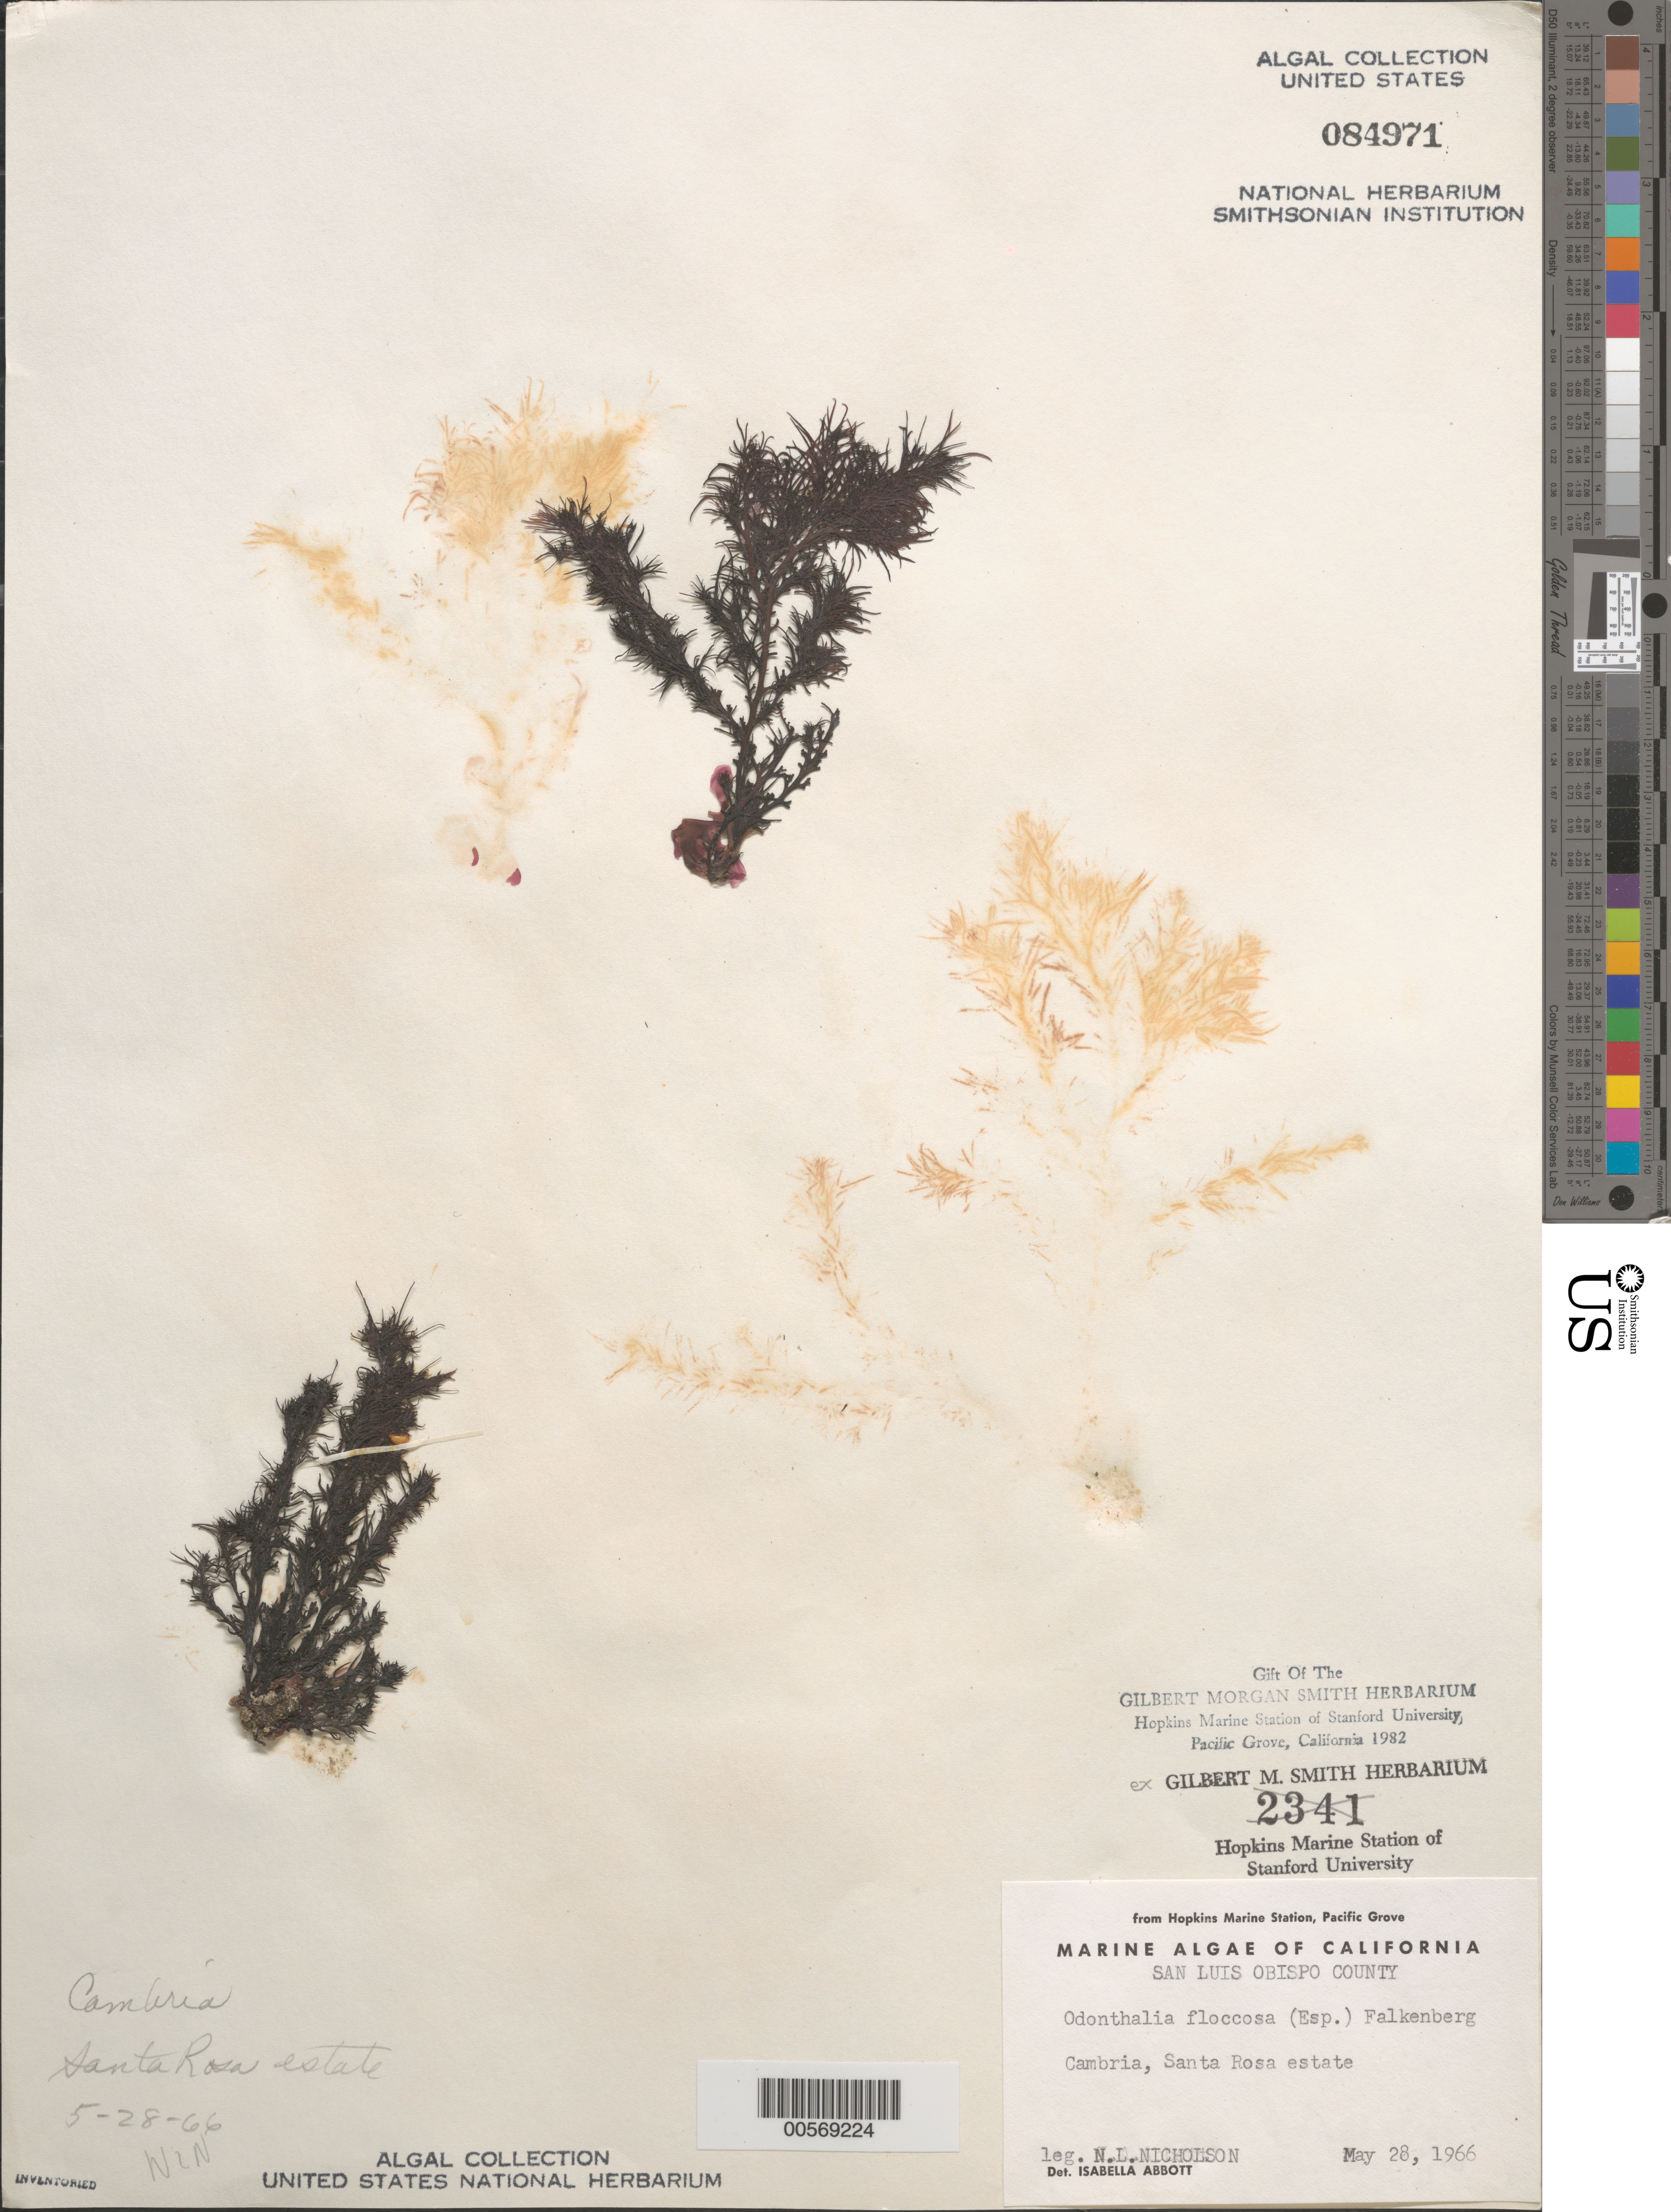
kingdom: Plantae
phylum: Rhodophyta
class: Florideophyceae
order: Ceramiales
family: Rhodomelaceae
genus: Odonthalia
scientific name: Odonthalia floccosa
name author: (Esper) Falkenb.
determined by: Abbott, Isabella A.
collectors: N. Nicholson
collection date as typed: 28 May 1966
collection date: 1966-05-28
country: United States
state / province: California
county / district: San Luis Obispo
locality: Cambria, Santa Rosa Estate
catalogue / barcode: US 84971